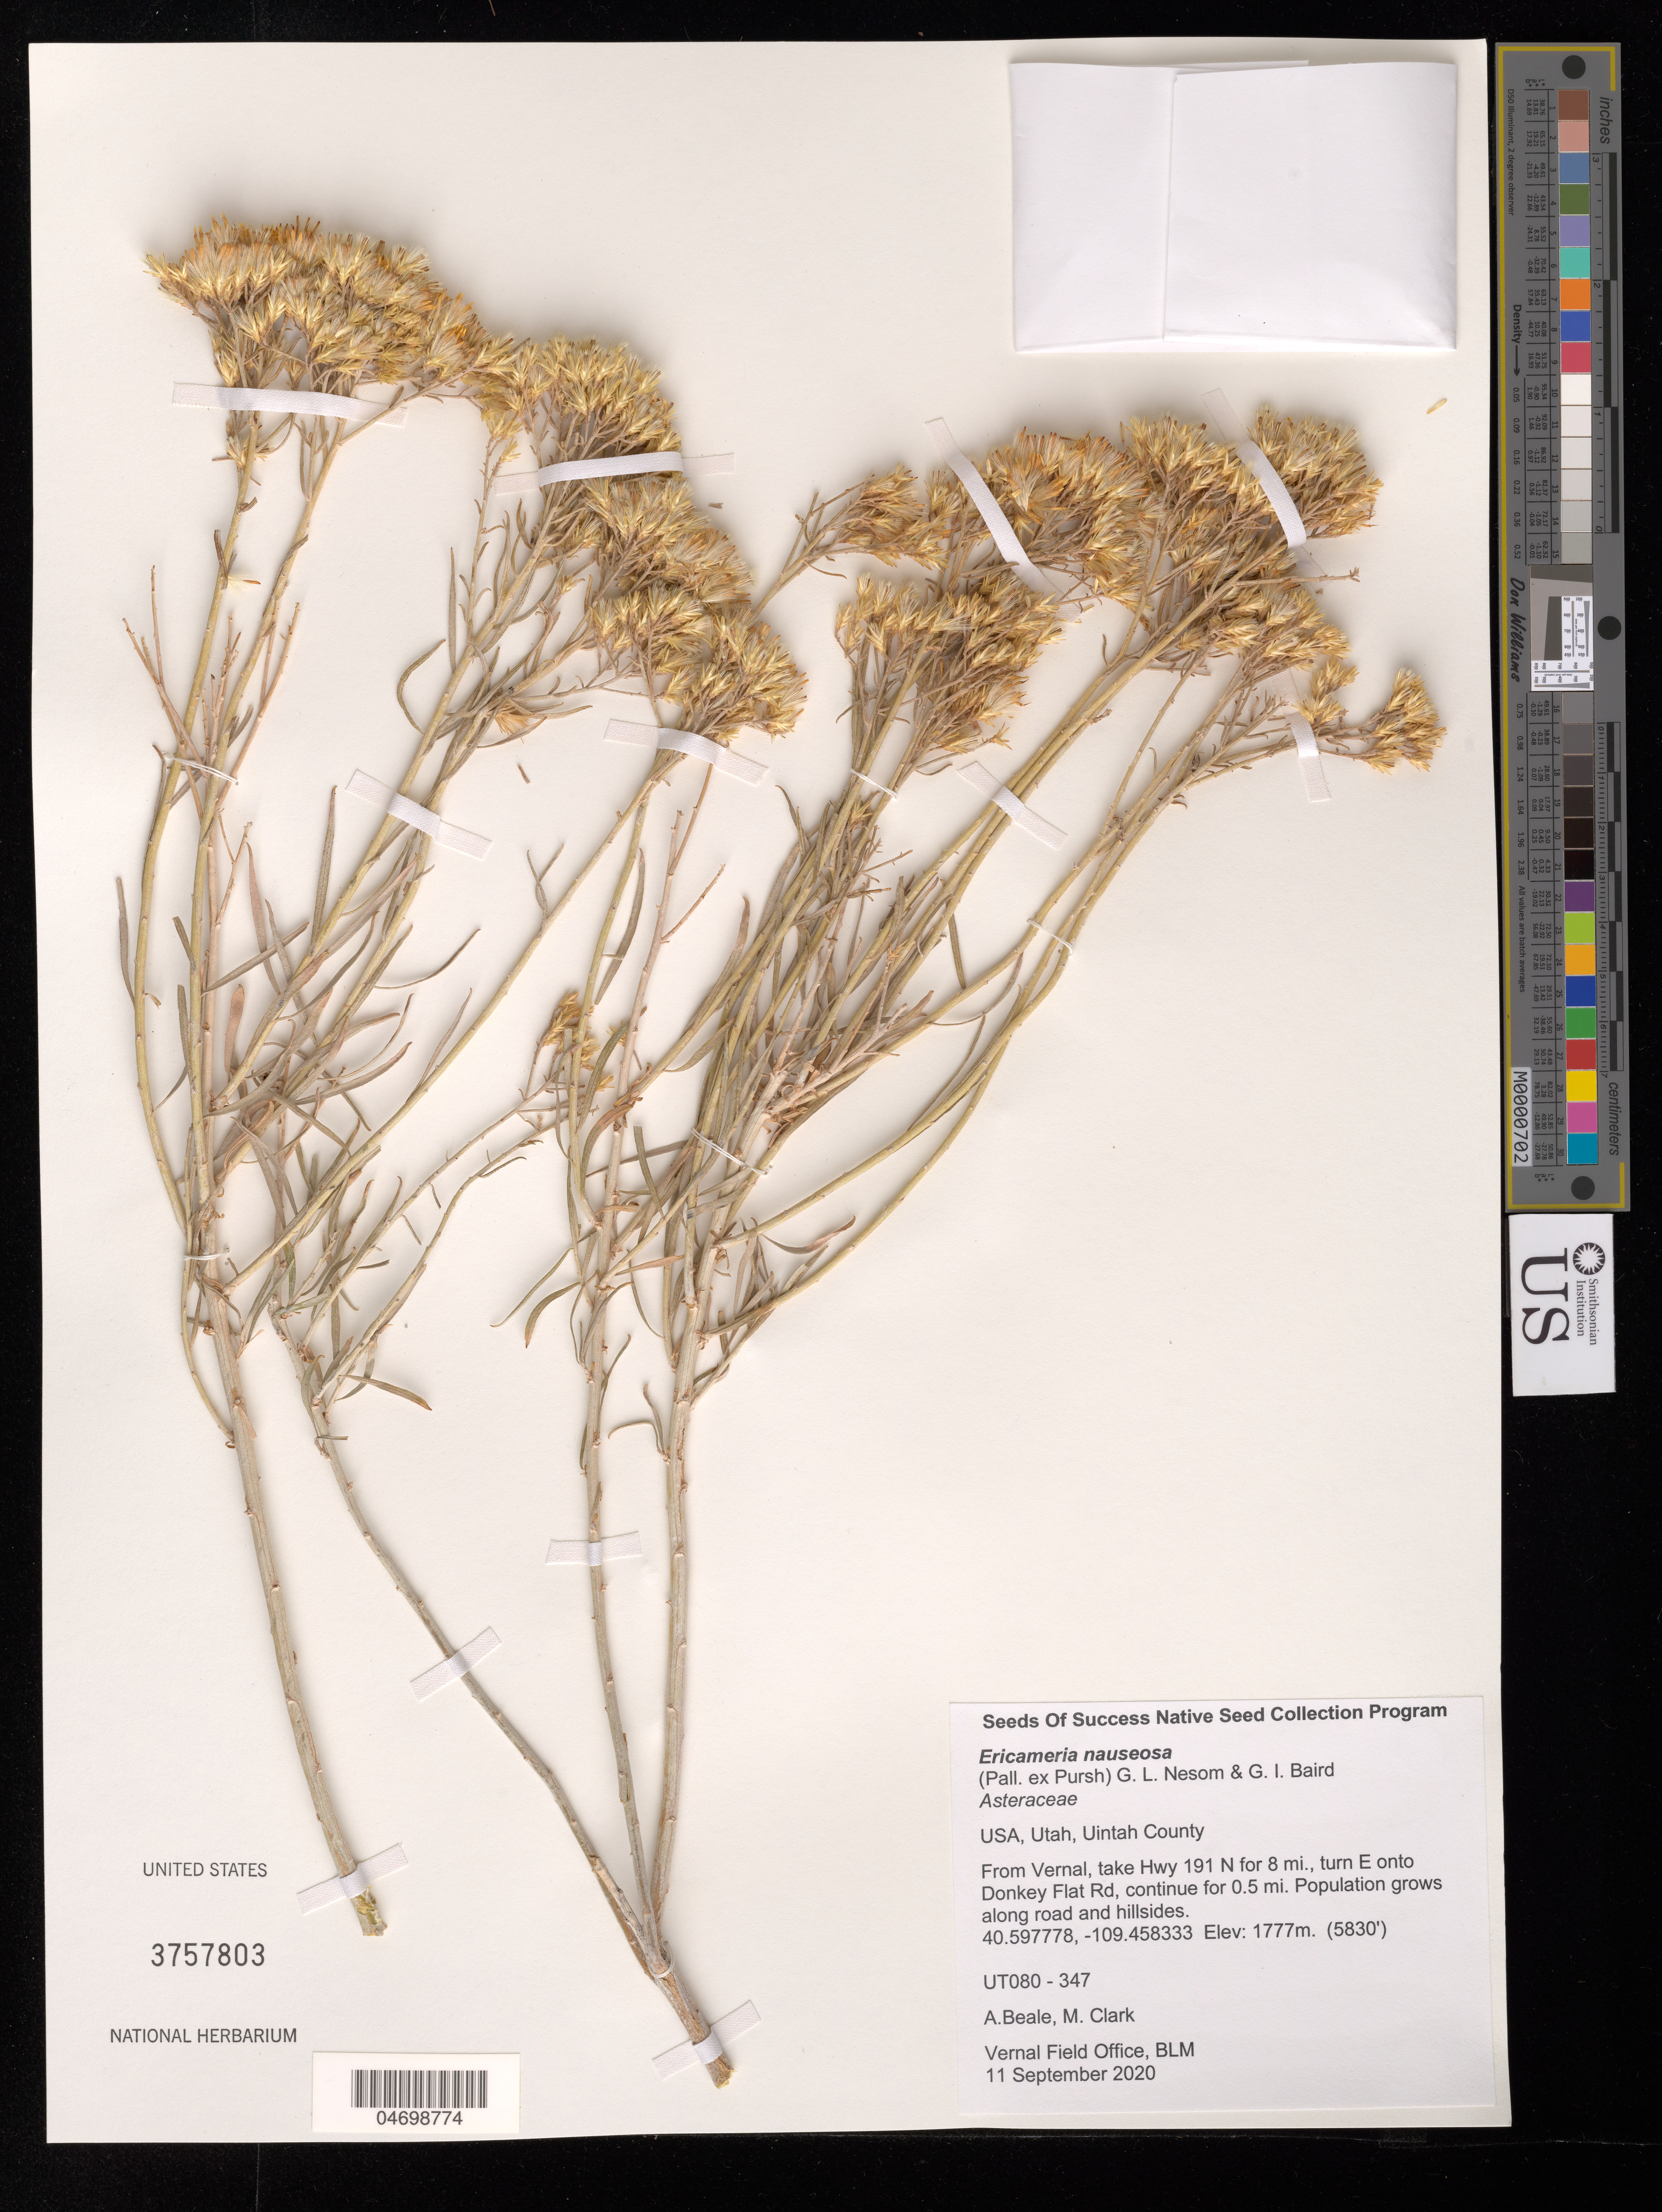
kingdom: Plantae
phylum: Tracheophyta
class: Magnoliopsida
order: Asterales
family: Asteraceae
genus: Ericameria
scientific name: Ericameria nauseosa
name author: (Pall. ex Pursh) G.L. Nesom & G.I. Baird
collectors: A. Beale & M. Clark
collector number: UT080-347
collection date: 2020-09-11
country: United States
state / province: Utah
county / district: Uintah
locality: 0.5 mi E on Donkey Flat Rd.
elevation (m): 1777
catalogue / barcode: US 3757803